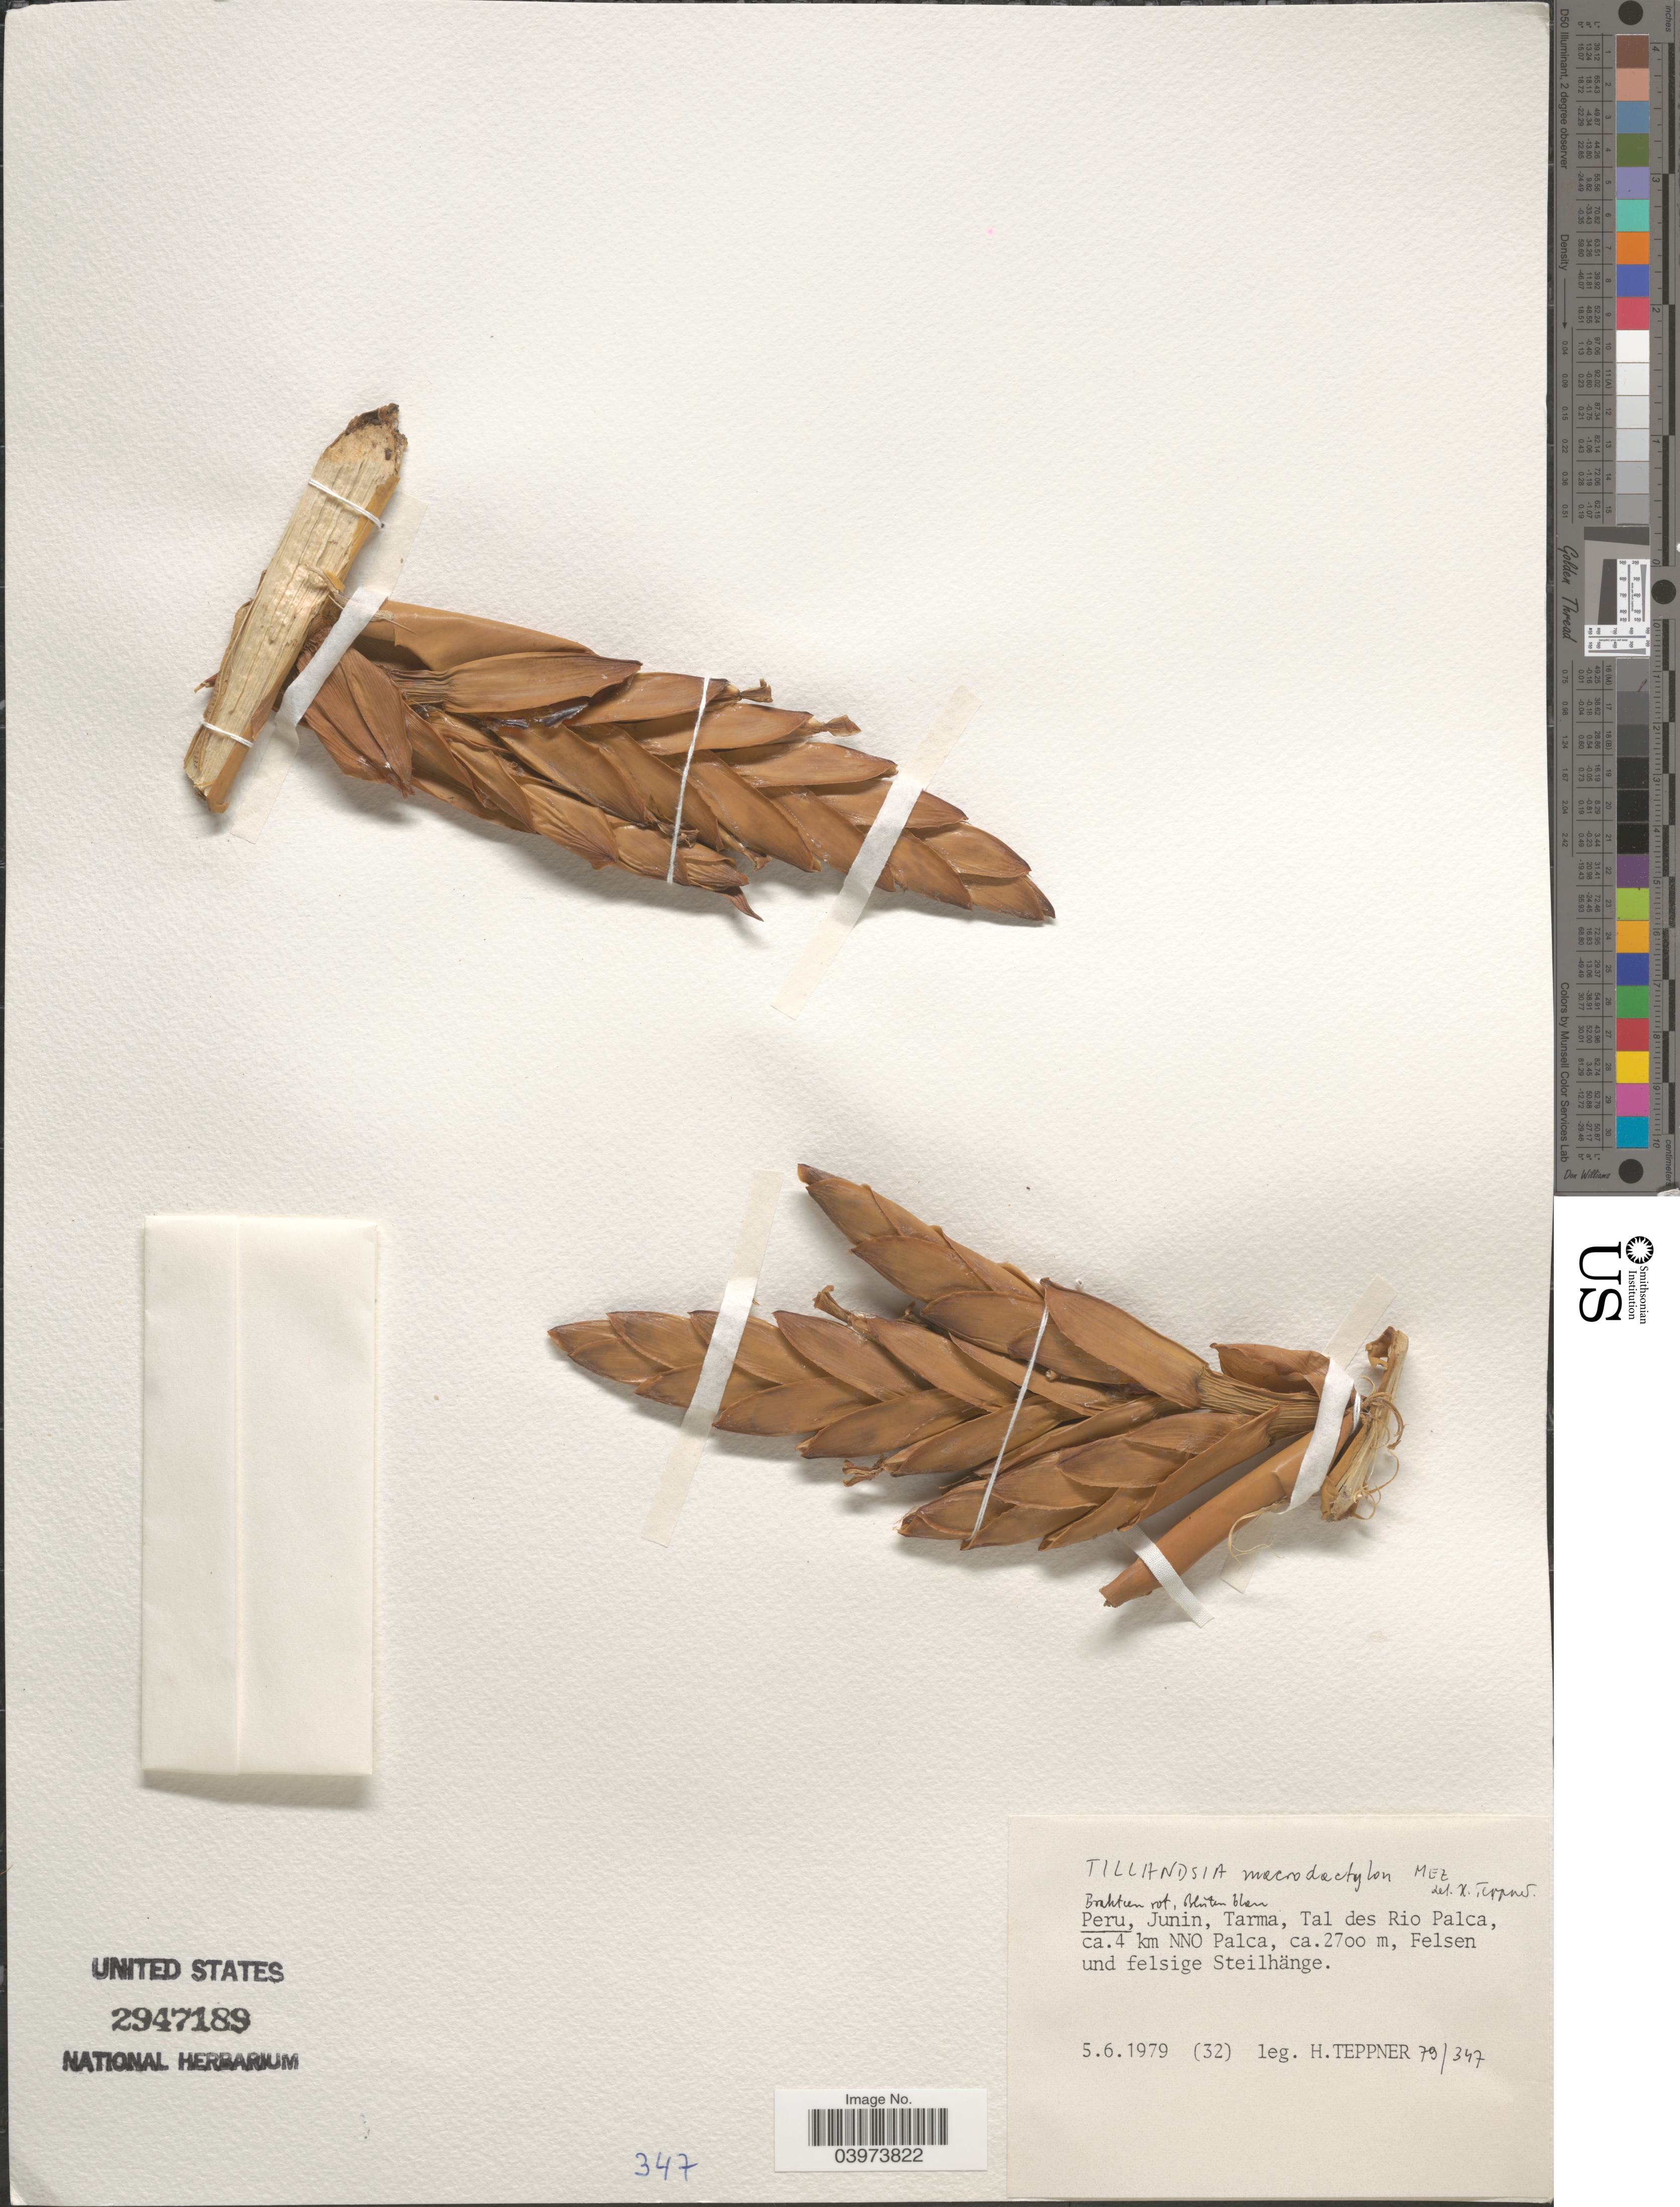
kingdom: Plantae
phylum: Tracheophyta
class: Liliopsida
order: Poales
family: Bromeliaceae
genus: Tillandsia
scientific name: Tillandsia macrodactylon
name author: Mez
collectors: H. Teppner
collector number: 79/347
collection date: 1979-06-05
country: Peru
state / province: Junín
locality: Tarma, Tal des Rio Palca, ca. 4 km NNO Palca.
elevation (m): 2700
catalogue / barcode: US 2947189